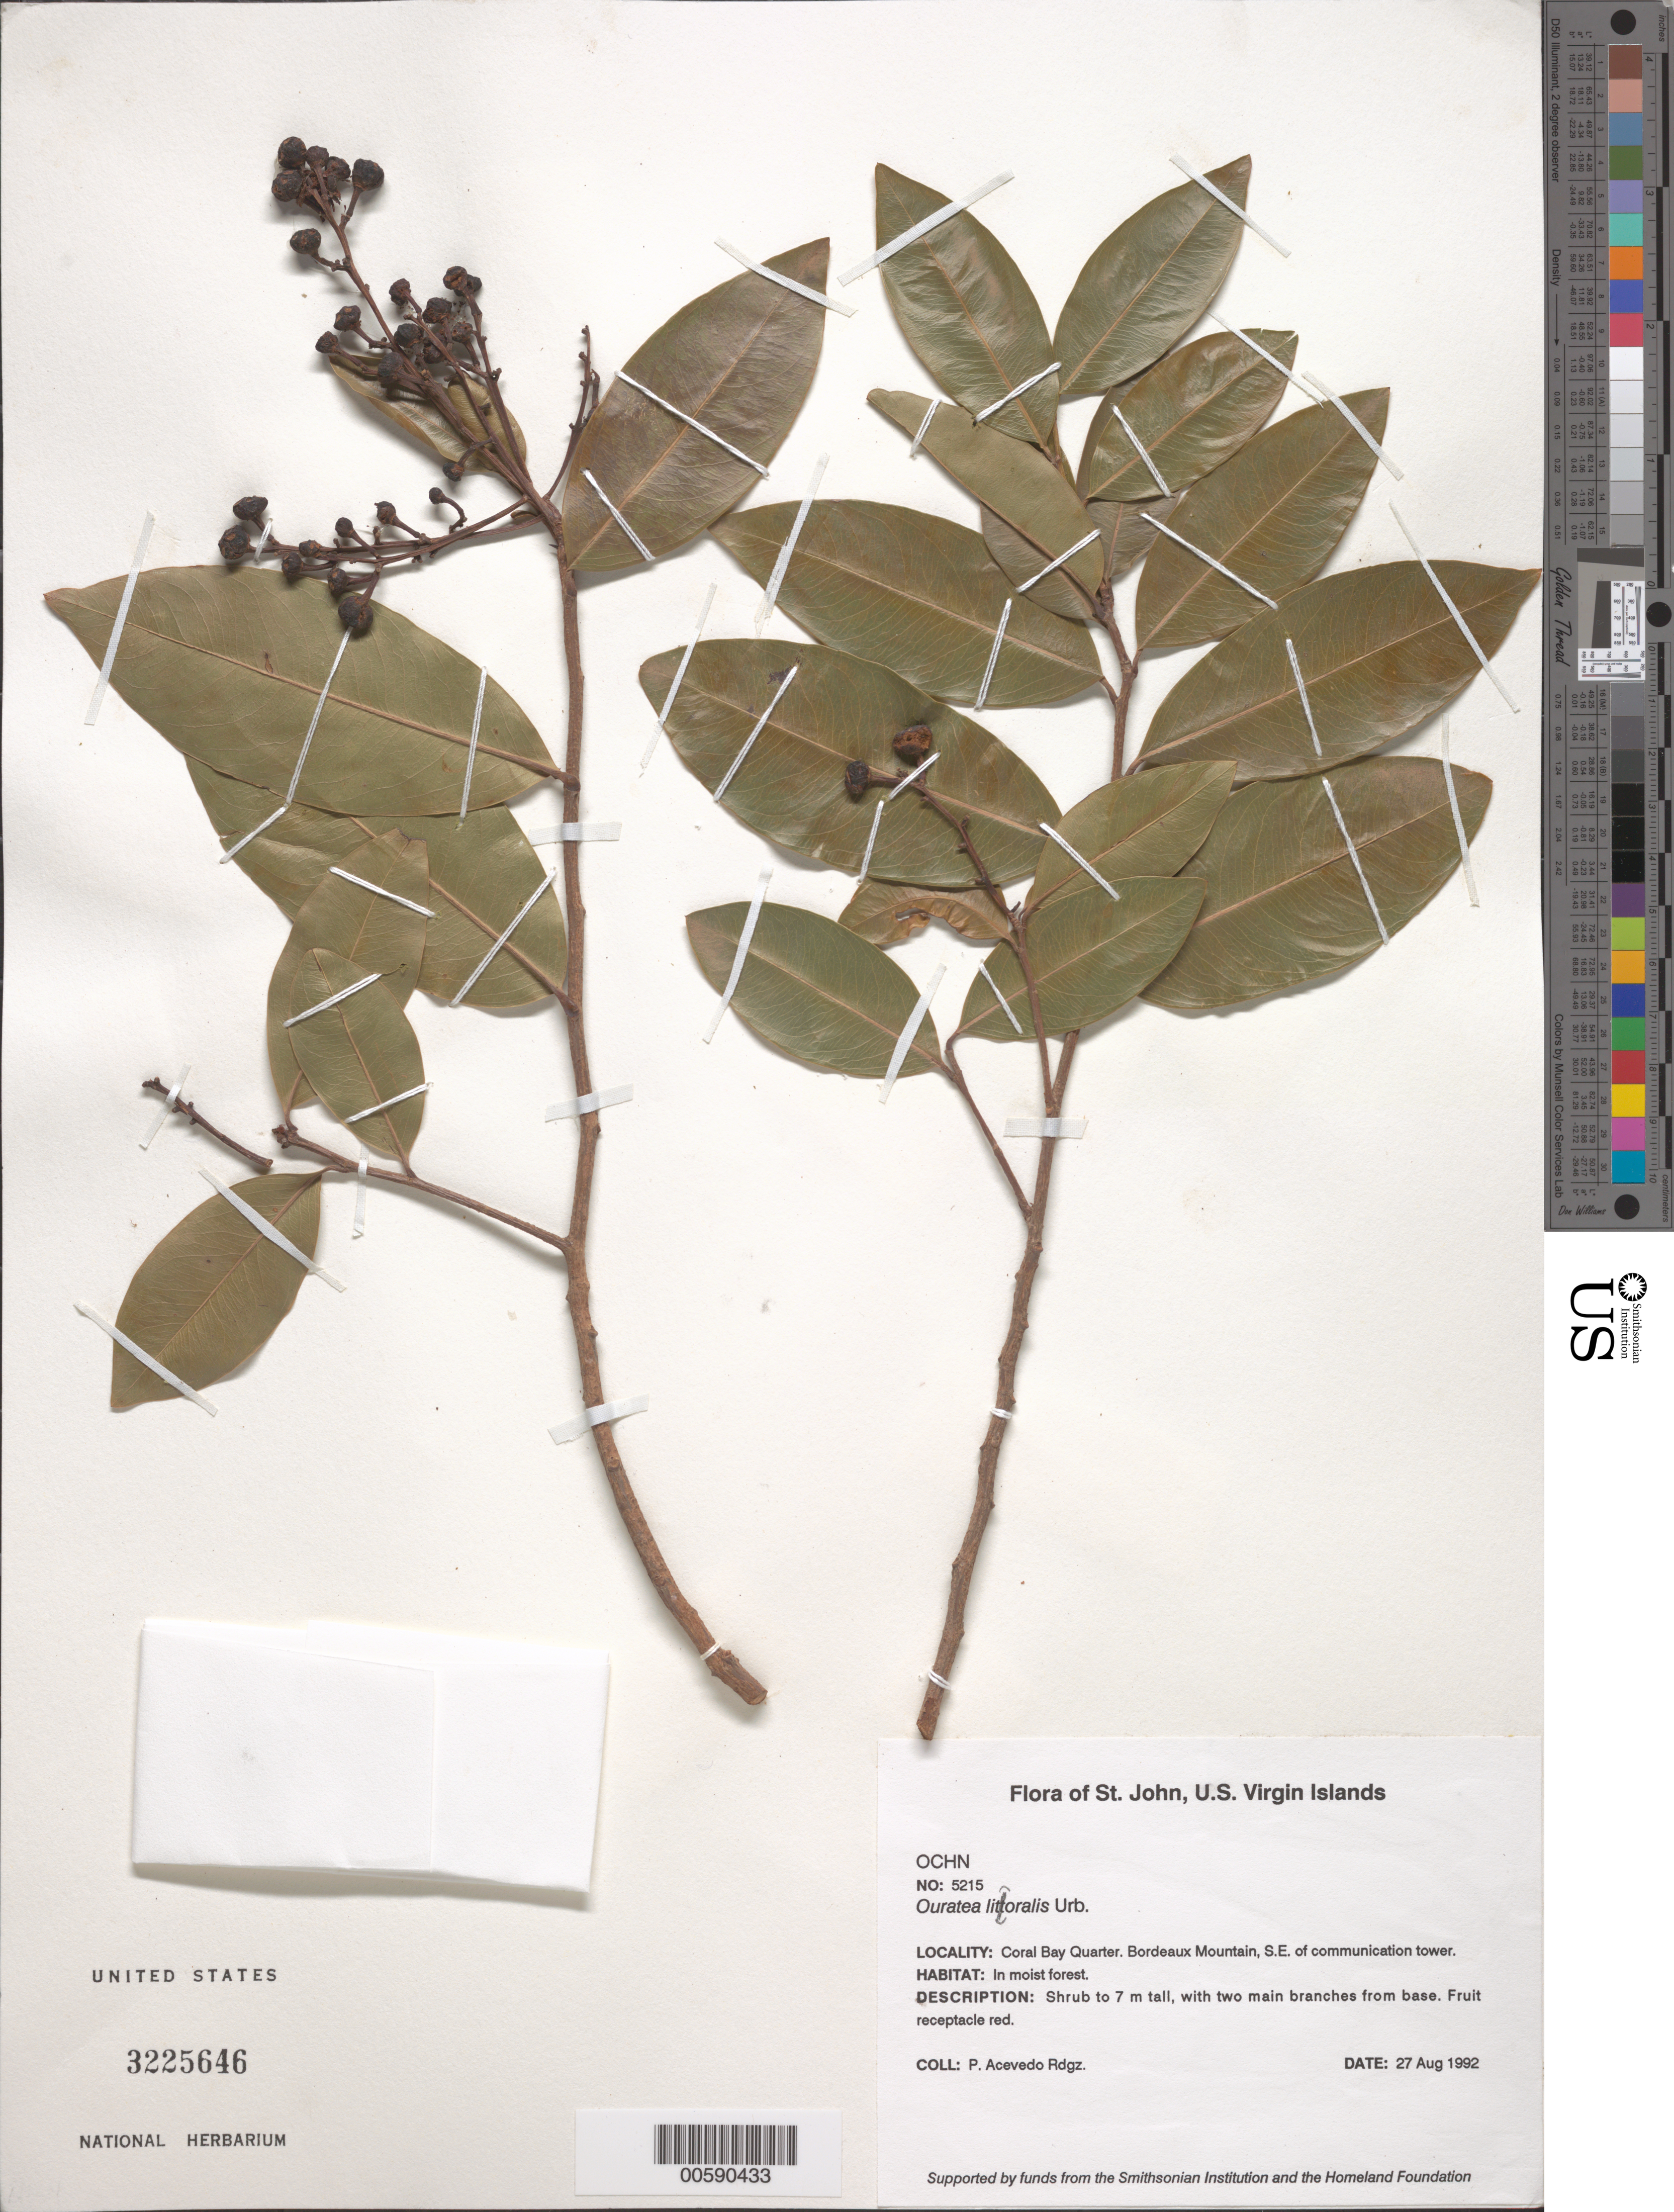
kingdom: Plantae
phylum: Tracheophyta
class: Magnoliopsida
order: Malpighiales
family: Ochnaceae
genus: Ouratea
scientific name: Ouratea littoralis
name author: Urb.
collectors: P. Acevedo-Rodr.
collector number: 5215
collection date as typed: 27 Aug 1992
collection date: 1992-08-27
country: U.S. Virgin Islands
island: St. John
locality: Coral Bay Quarter; Bordeaux Mountain, S.E. of communication tower.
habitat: In moist forest.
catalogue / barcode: US 3225646